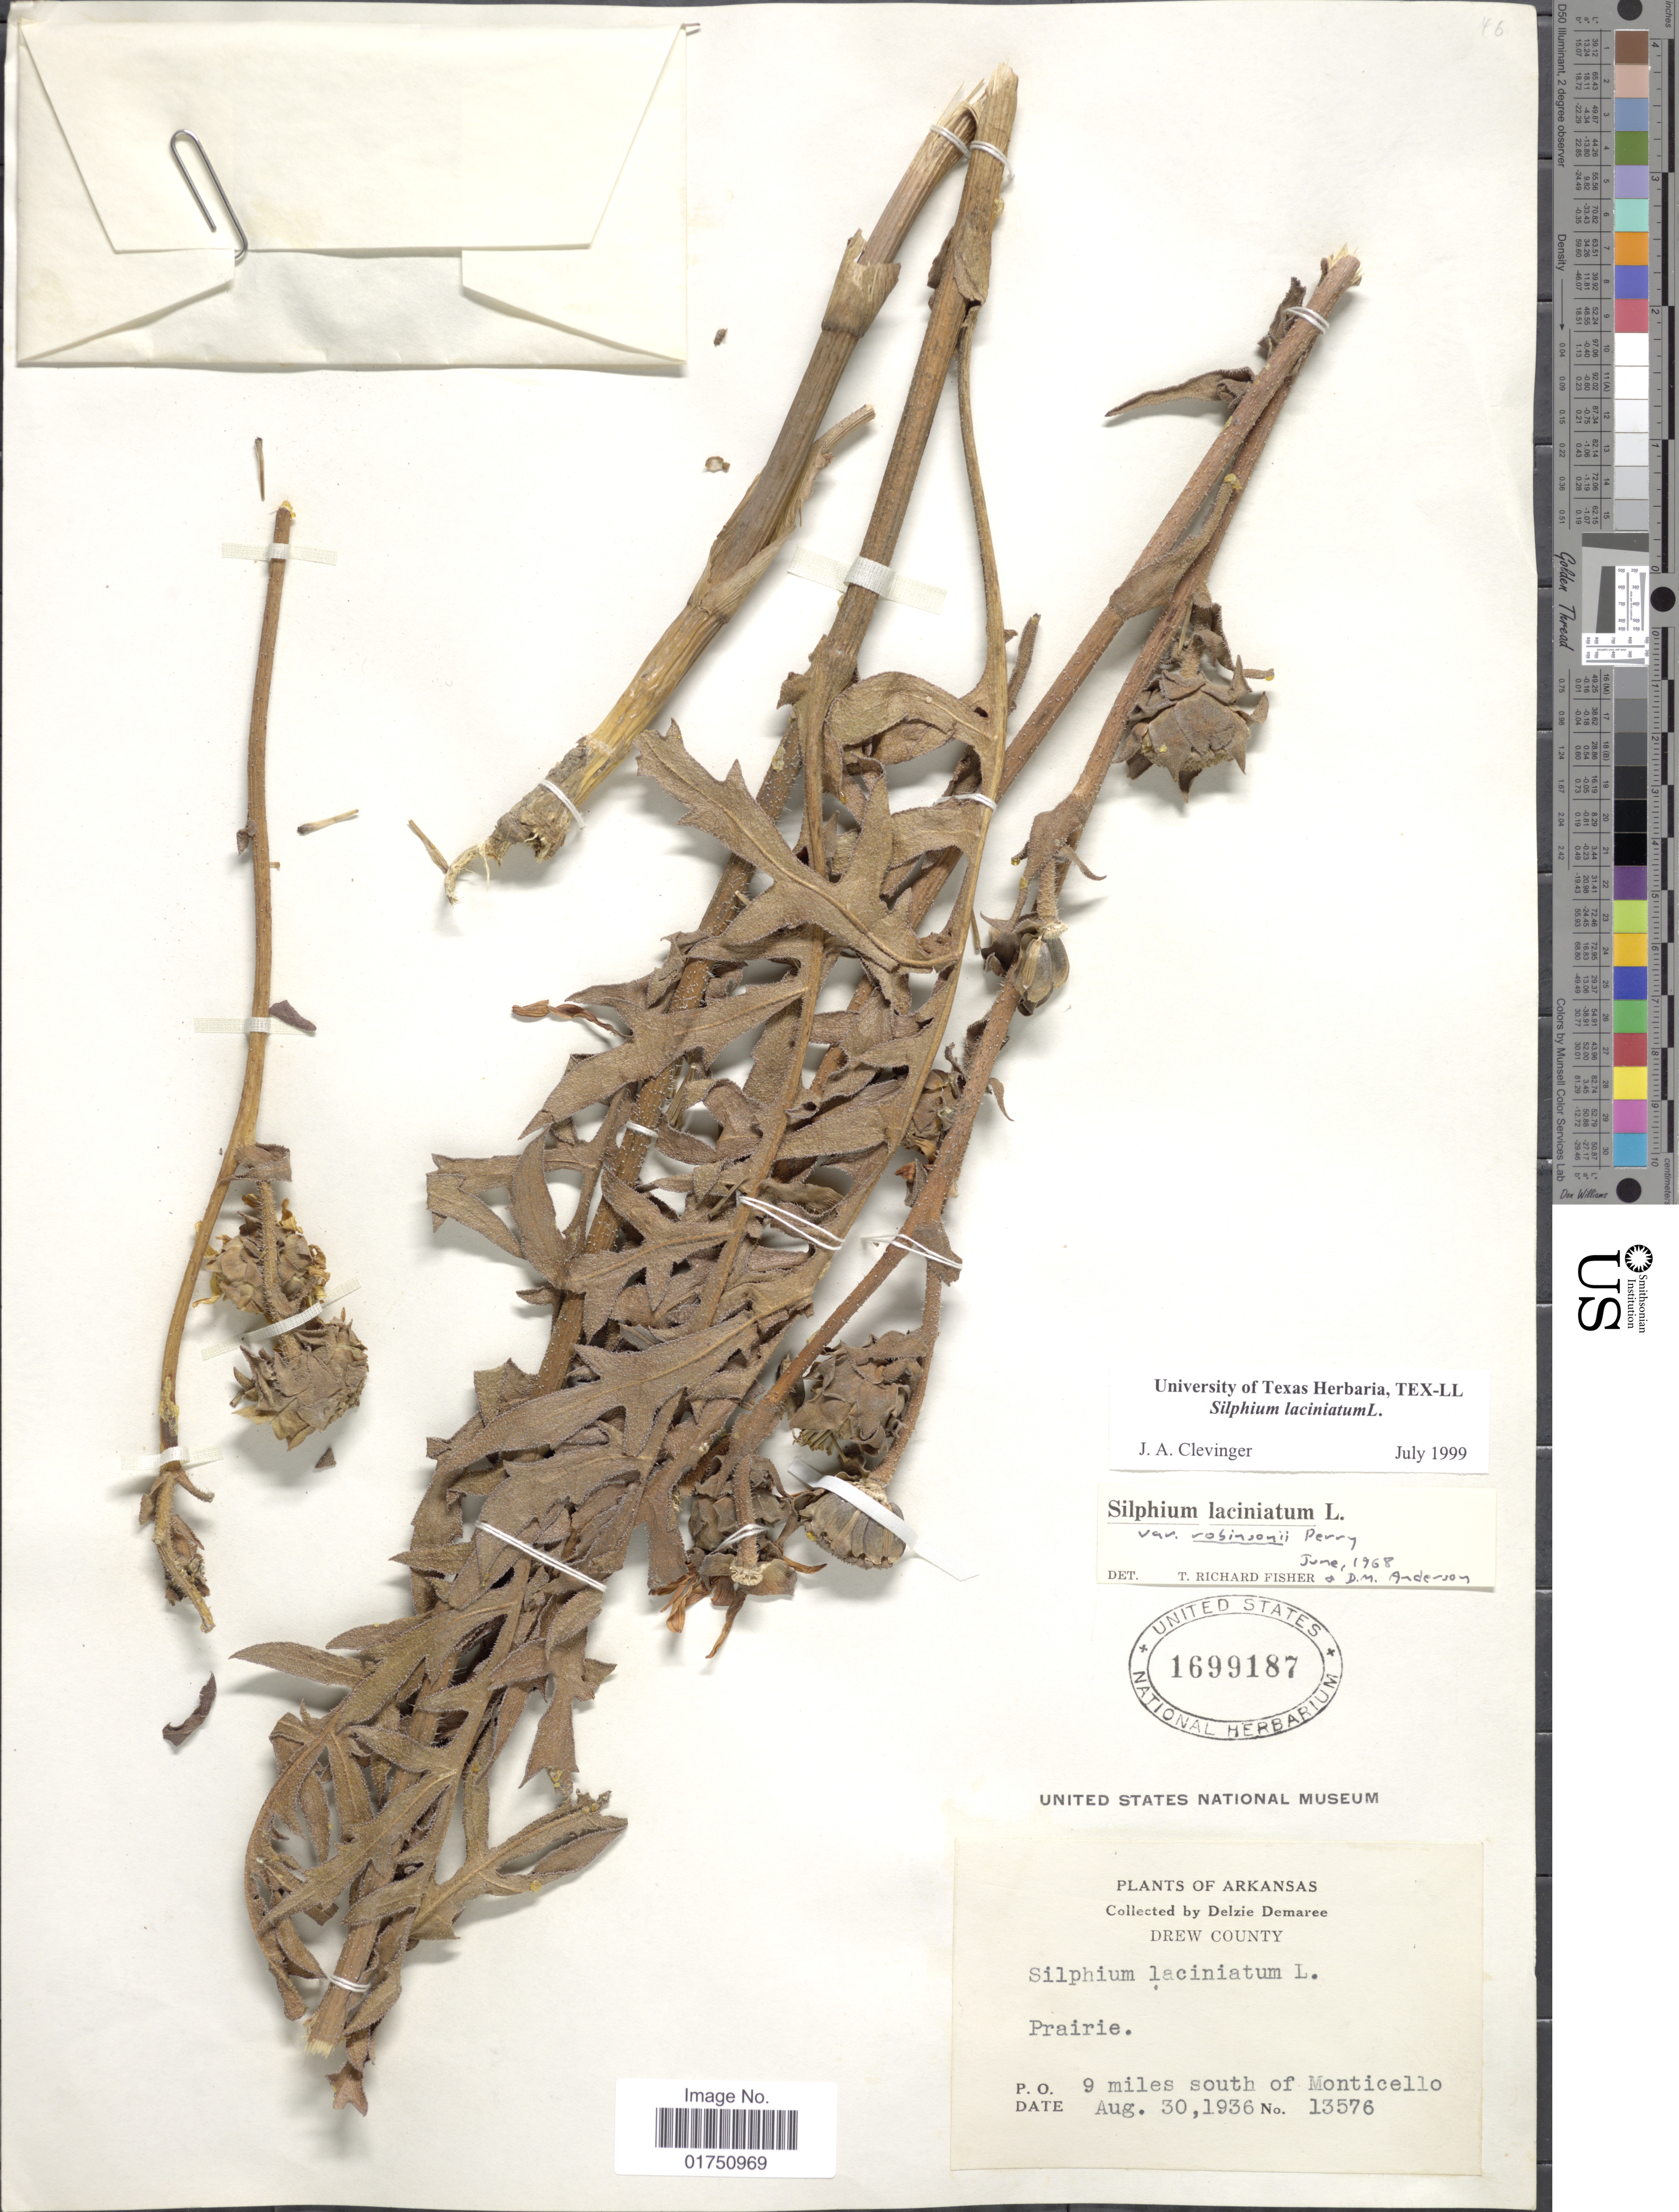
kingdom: Plantae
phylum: Tracheophyta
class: Magnoliopsida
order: Asterales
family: Asteraceae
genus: Silphium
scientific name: Silphium laciniatum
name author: L.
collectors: D. Demaree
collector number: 13576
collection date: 1936-08-30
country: United States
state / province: Arkansas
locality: Drew County. Prairie. P.O. 9 miles south of Monticello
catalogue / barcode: US 1699187